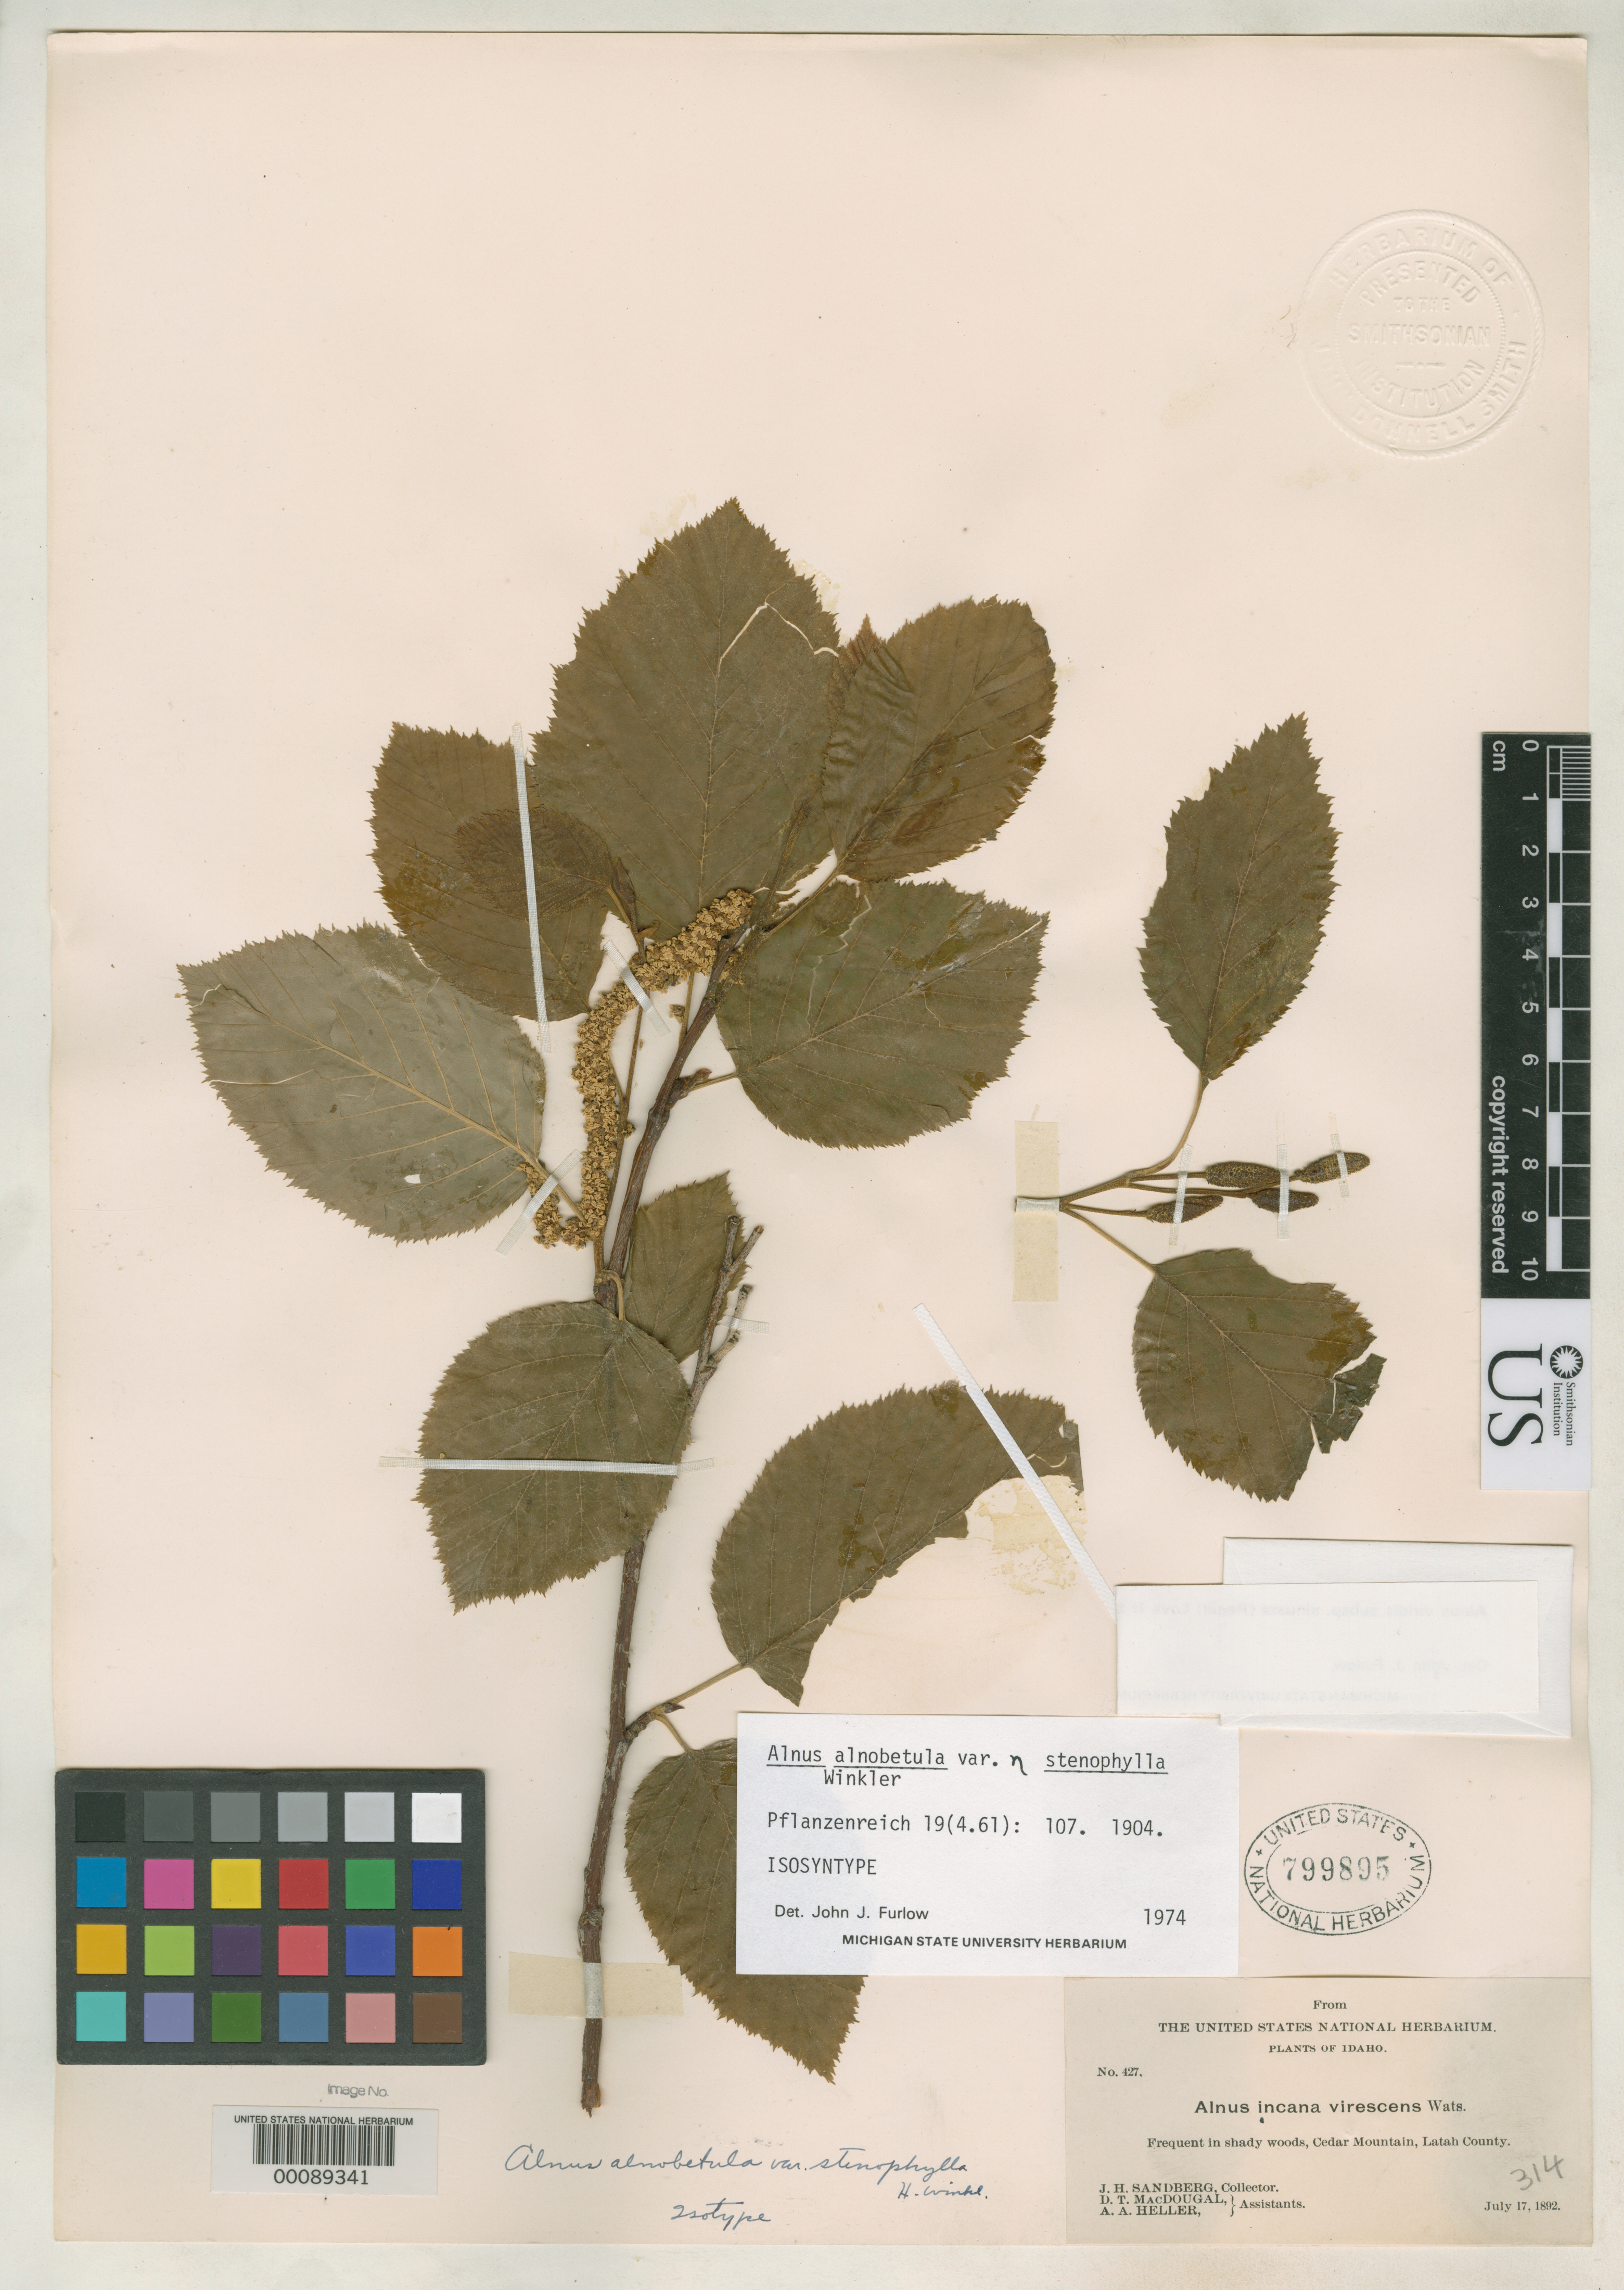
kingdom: Plantae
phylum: Tracheophyta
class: Magnoliopsida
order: Fagales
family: Betulaceae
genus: Alnus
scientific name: Alnus alnobetula var. stenophylla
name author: H. Winkl. in Engl.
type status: Isosyntype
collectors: J. H. Sandberg, D. T. MacDougal & A. A. Heller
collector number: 427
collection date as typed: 17 Jul 1892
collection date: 1892-07-17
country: United States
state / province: Idaho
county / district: Latah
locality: Cedar Mountain.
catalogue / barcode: US 799895